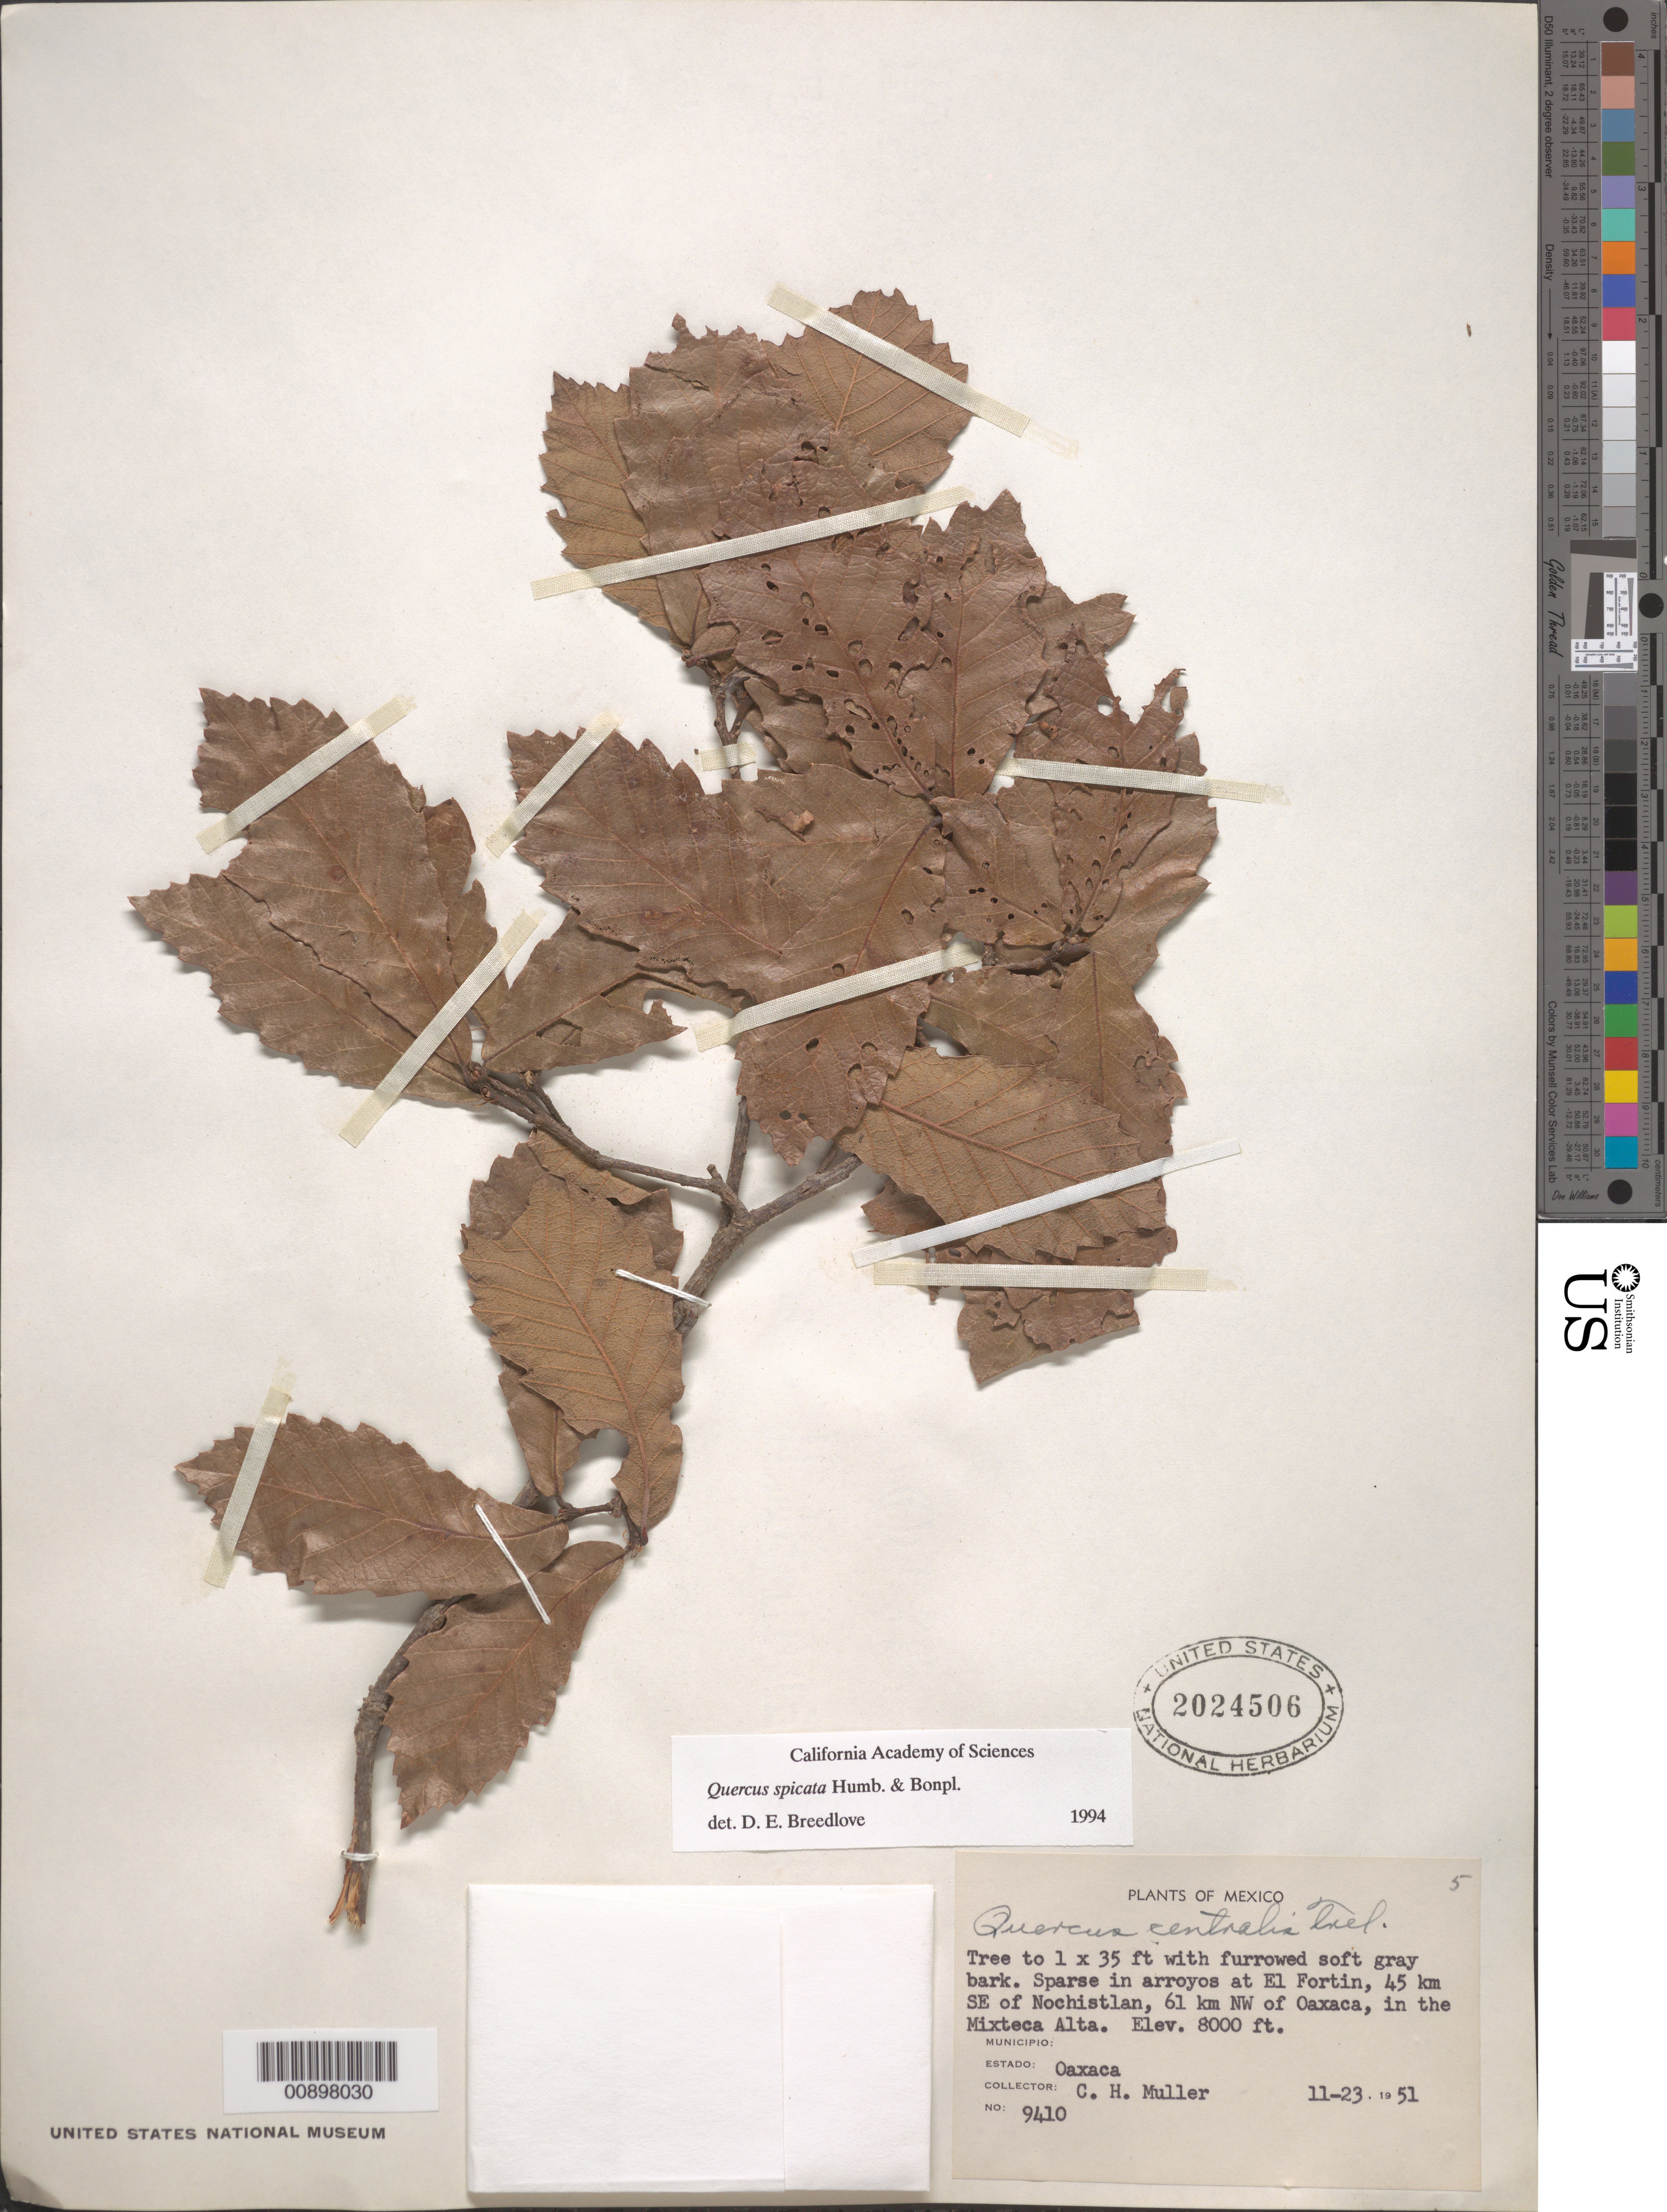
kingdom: Plantae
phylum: Tracheophyta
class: Magnoliopsida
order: Fagales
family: Fagaceae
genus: Quercus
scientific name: Quercus spicata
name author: Bonpl.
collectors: C. H. Muller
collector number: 9410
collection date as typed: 23 Nov 1951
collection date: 1951-11-23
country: Mexico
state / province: Oaxaca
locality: El Fortin, 45 km SE of Nochistlan, 61 km NW of Oaxaca, in the Mixteca Alta. Estado Oaxaca.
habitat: In arroyos.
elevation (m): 2438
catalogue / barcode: US 2024506